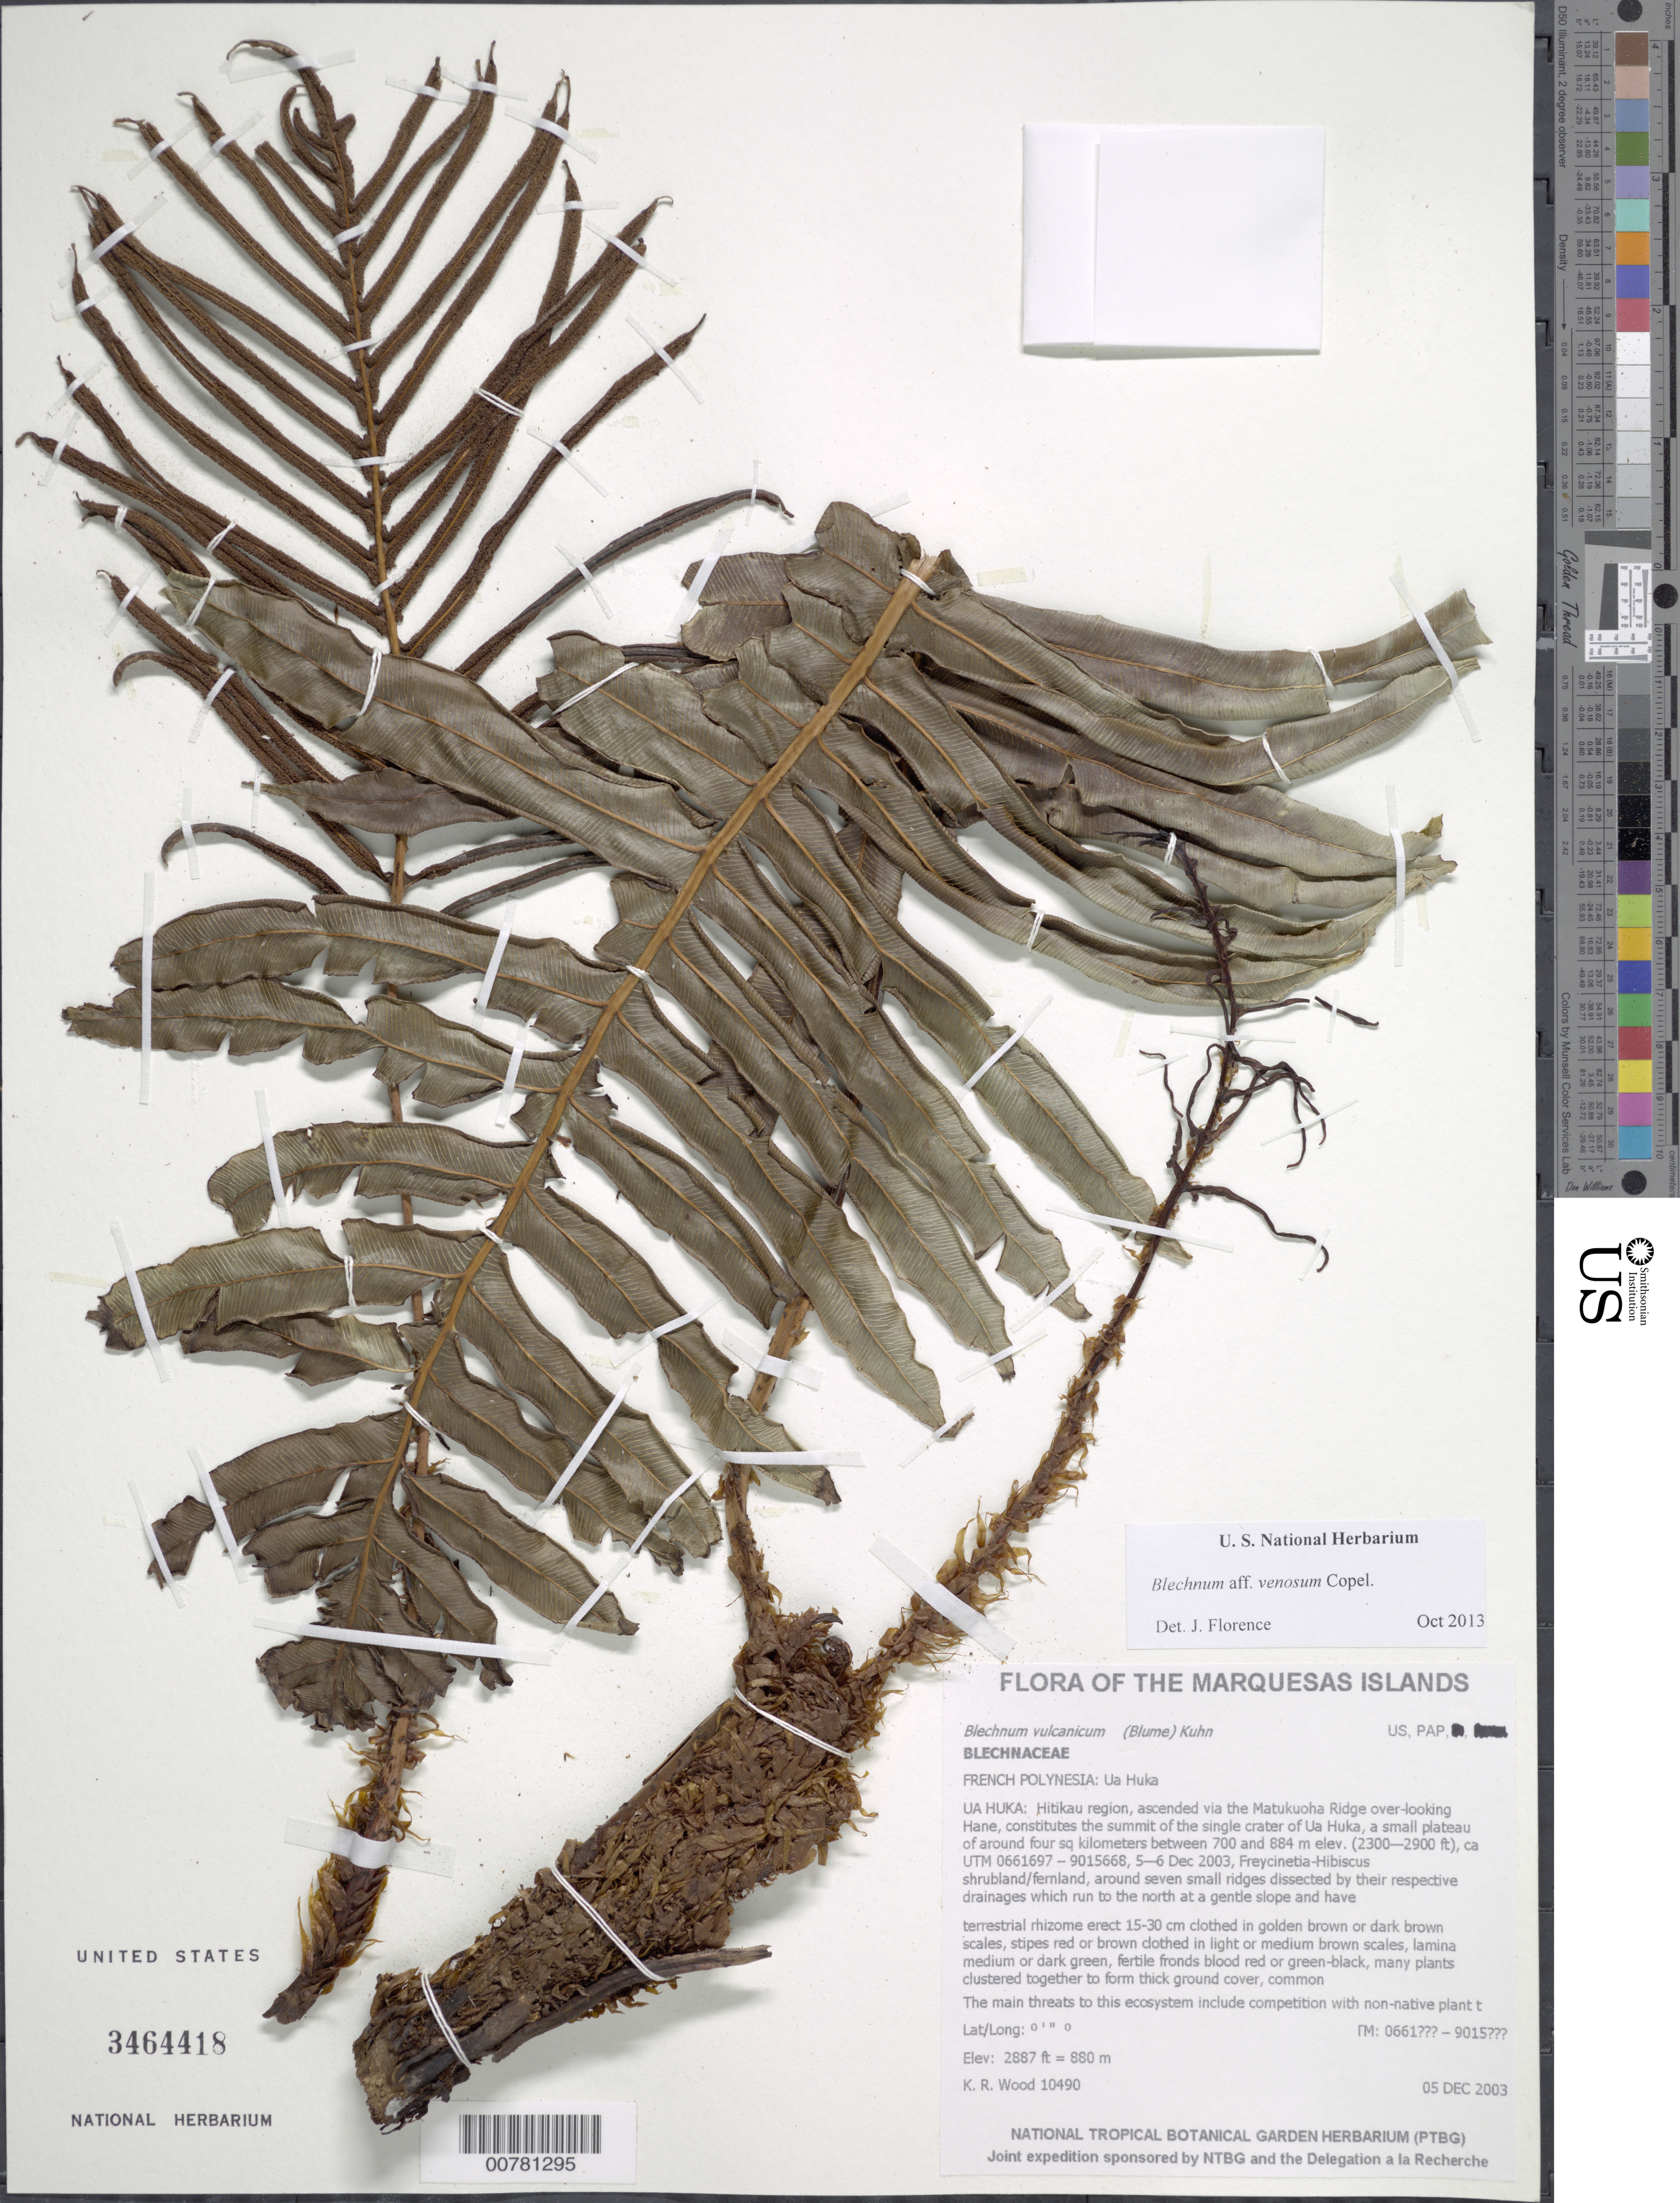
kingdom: Plantae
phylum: Tracheophyta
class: Polypodiopsida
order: Polypodiales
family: Blechnaceae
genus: Blechnum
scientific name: Blechnum vulcanicum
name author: (Blume) Kuhn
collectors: K. R. Wood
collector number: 10490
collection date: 2003-12-05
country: French Polynesia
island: Ua Huka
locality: Hitikau region, ascended via the Matukuoha Ridge over-looking Hane, constitutes the summit of the single crater of Ua Huka, a small plateau of around four sq kilometers between 700 and 884 m elev. (2300-2900 ft)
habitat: Freycinetia - Hibiscus shrubland/fernland, around 7 small ridges dissected by their respective drainages which run to the north at a gentle slope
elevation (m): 880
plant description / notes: Competition with non-native plant taxa or animals that could make their way up from the lower regions. The area should be biologically monitored periodically for any such threats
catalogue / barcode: US 3464418